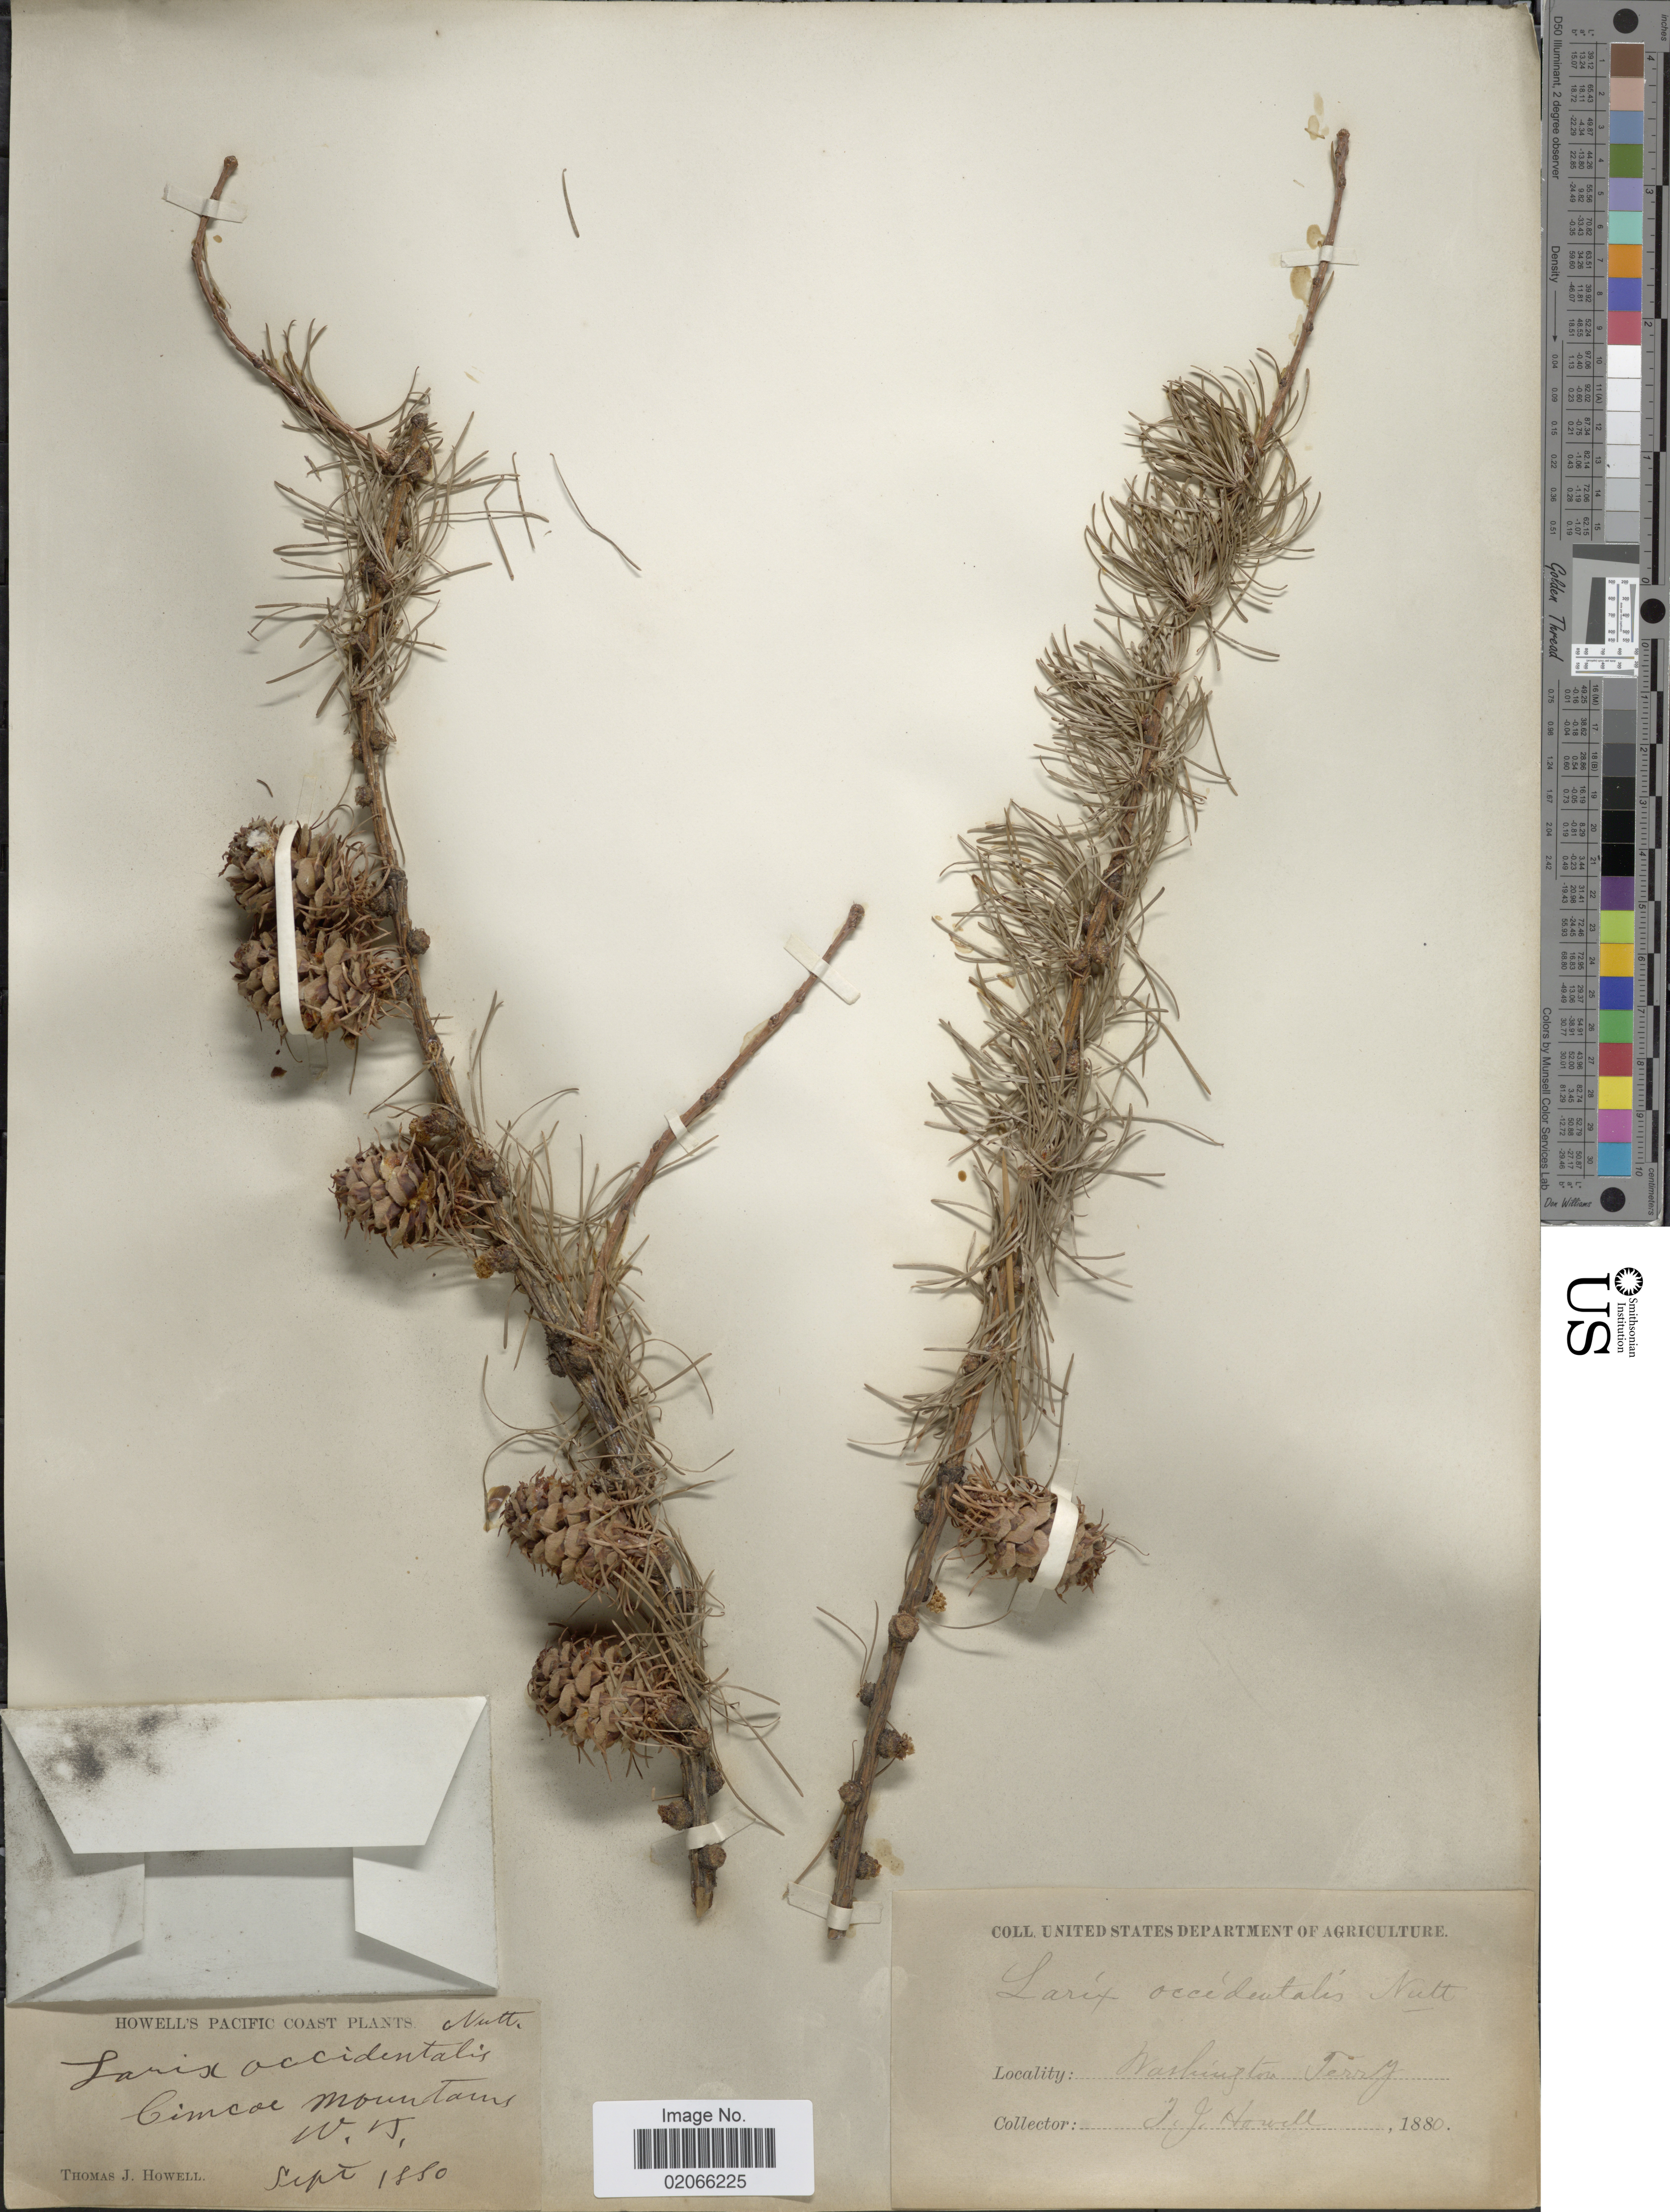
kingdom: Plantae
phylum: Tracheophyta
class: Pinopsida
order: Pinales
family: Pinaceae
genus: Larix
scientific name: Larix occidentalis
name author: Nutt.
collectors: T. J. Howell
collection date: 1880-09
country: United States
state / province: Washington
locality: Washington Terr. Cimcoe Mountains, W.T.